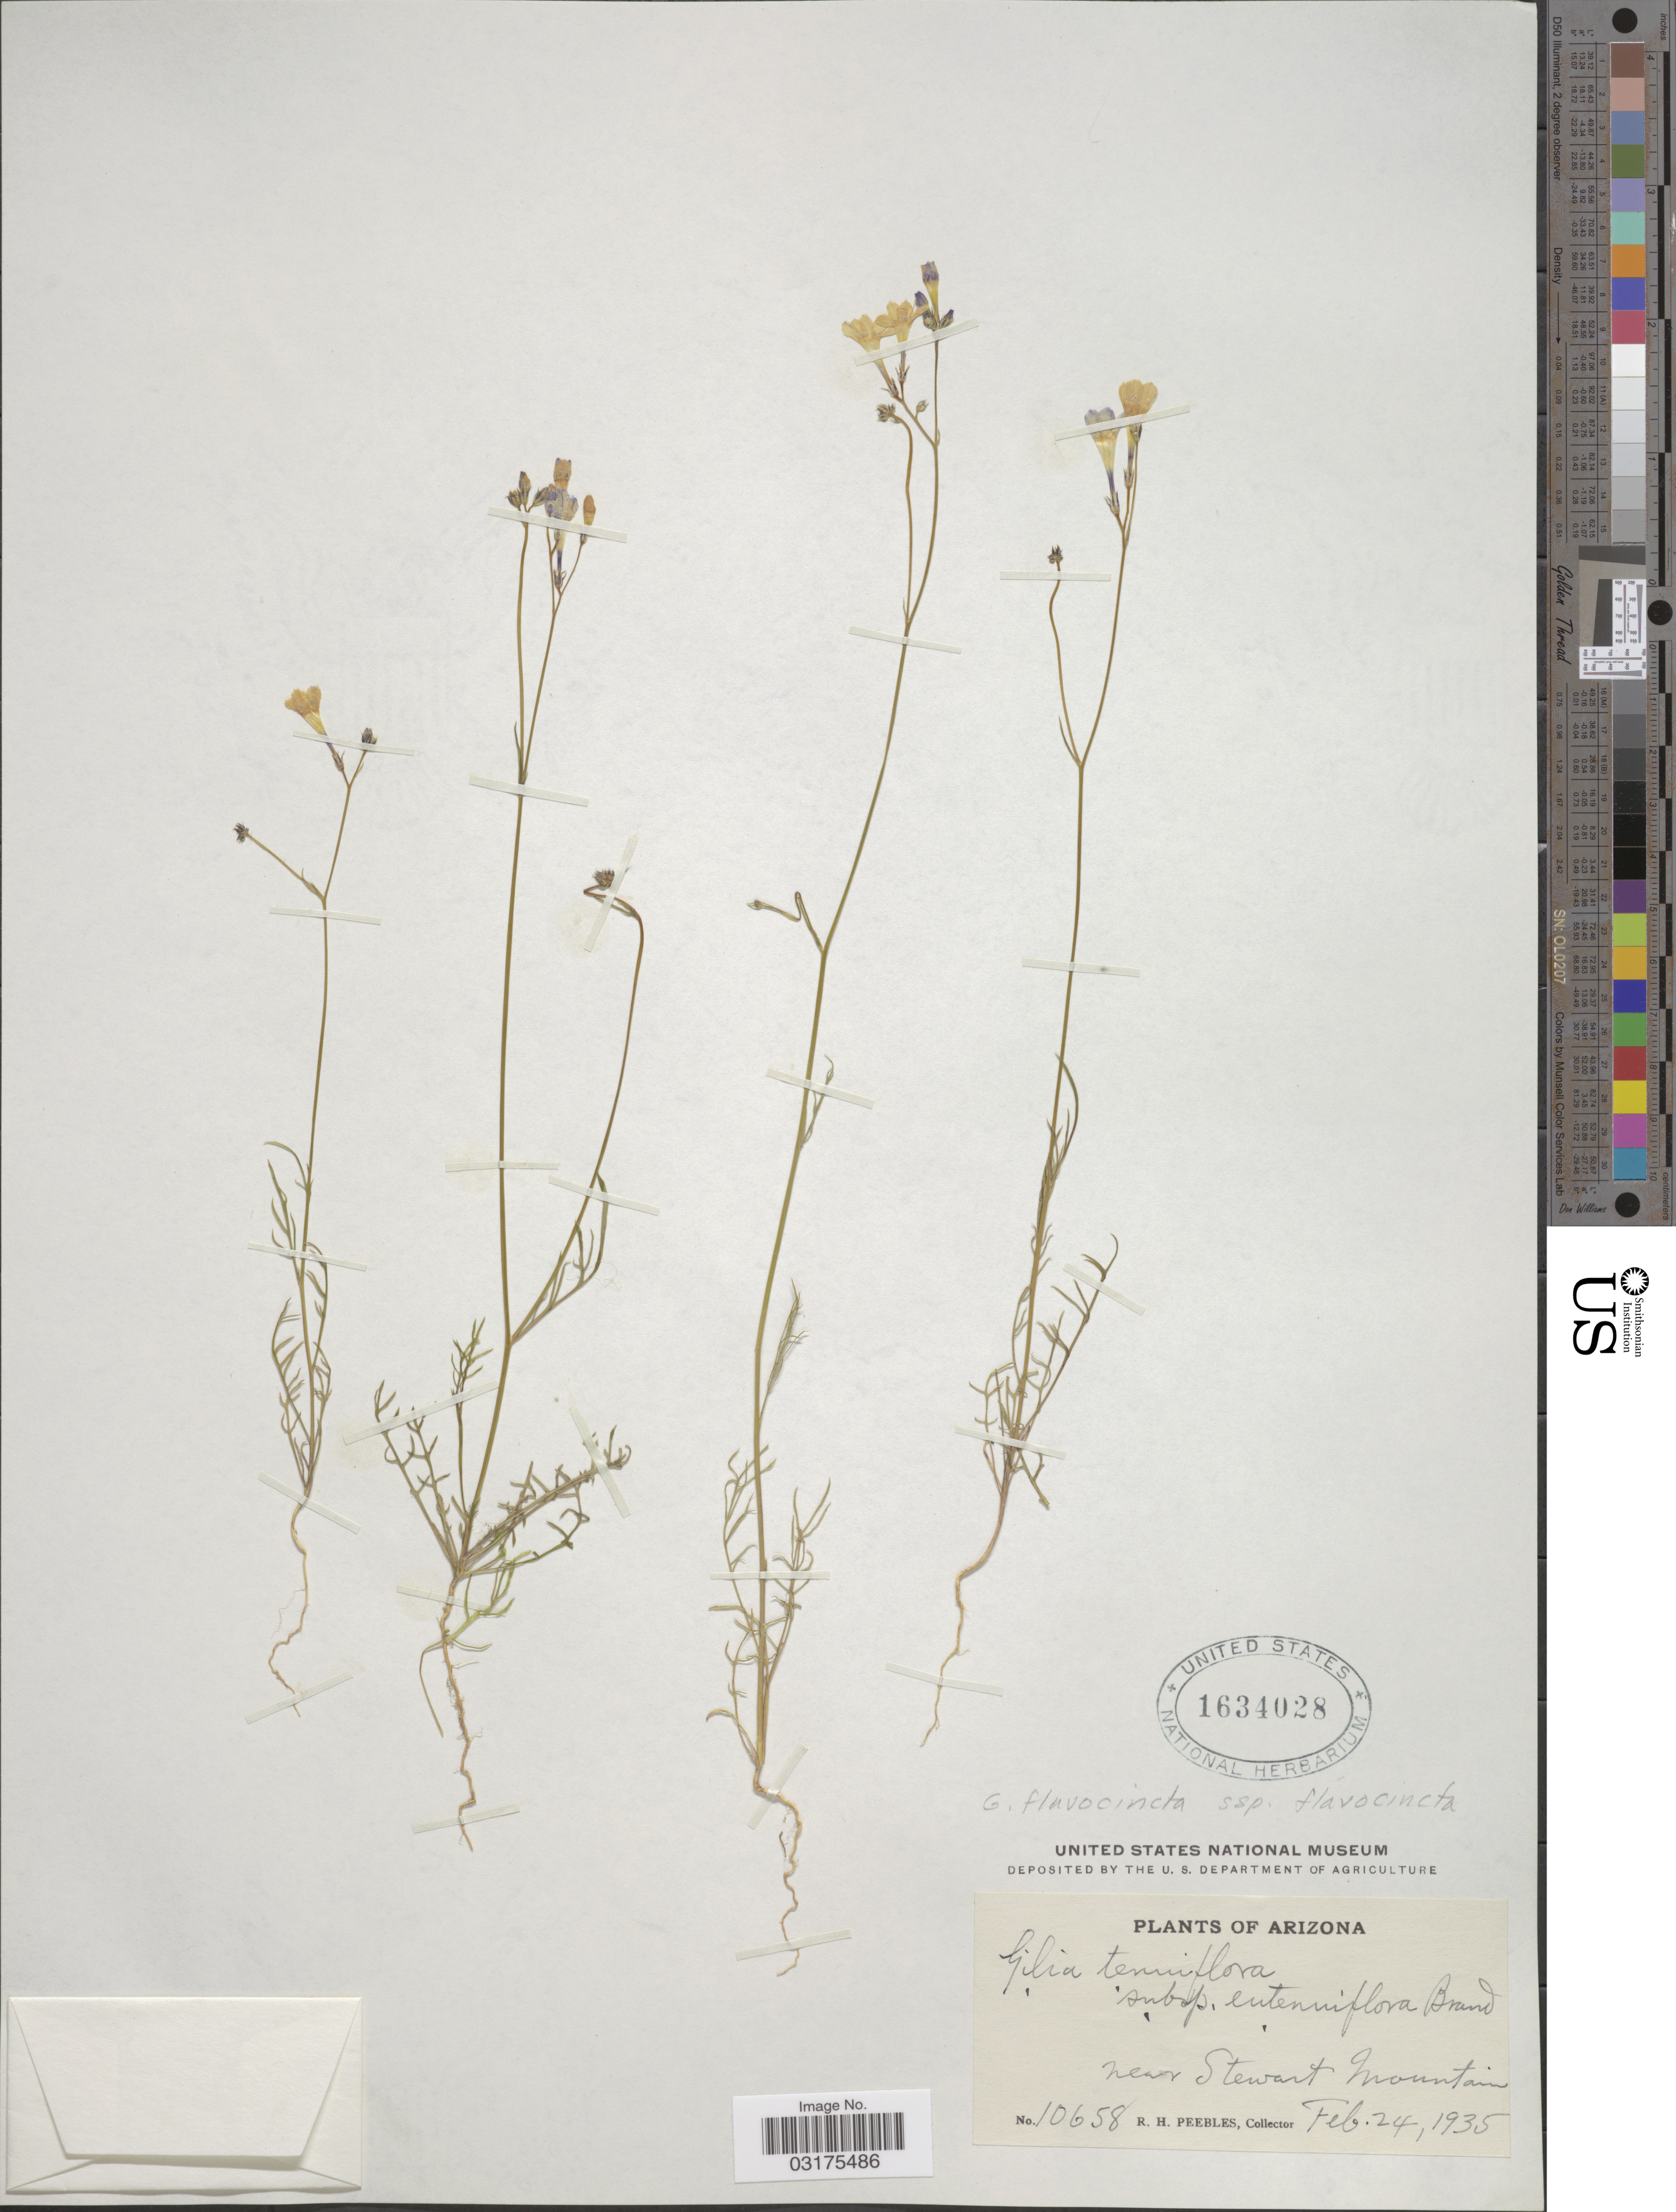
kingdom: Plantae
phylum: Tracheophyta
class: Magnoliopsida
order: Ericales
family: Polemoniaceae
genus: Gilia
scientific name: Gilia flavocincta subsp. flavocincta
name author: A. Nelson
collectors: R. H. Peebles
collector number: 10658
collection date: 1935-02-24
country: United States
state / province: Arizona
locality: Near Stewart Mountain.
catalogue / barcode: US 1634028